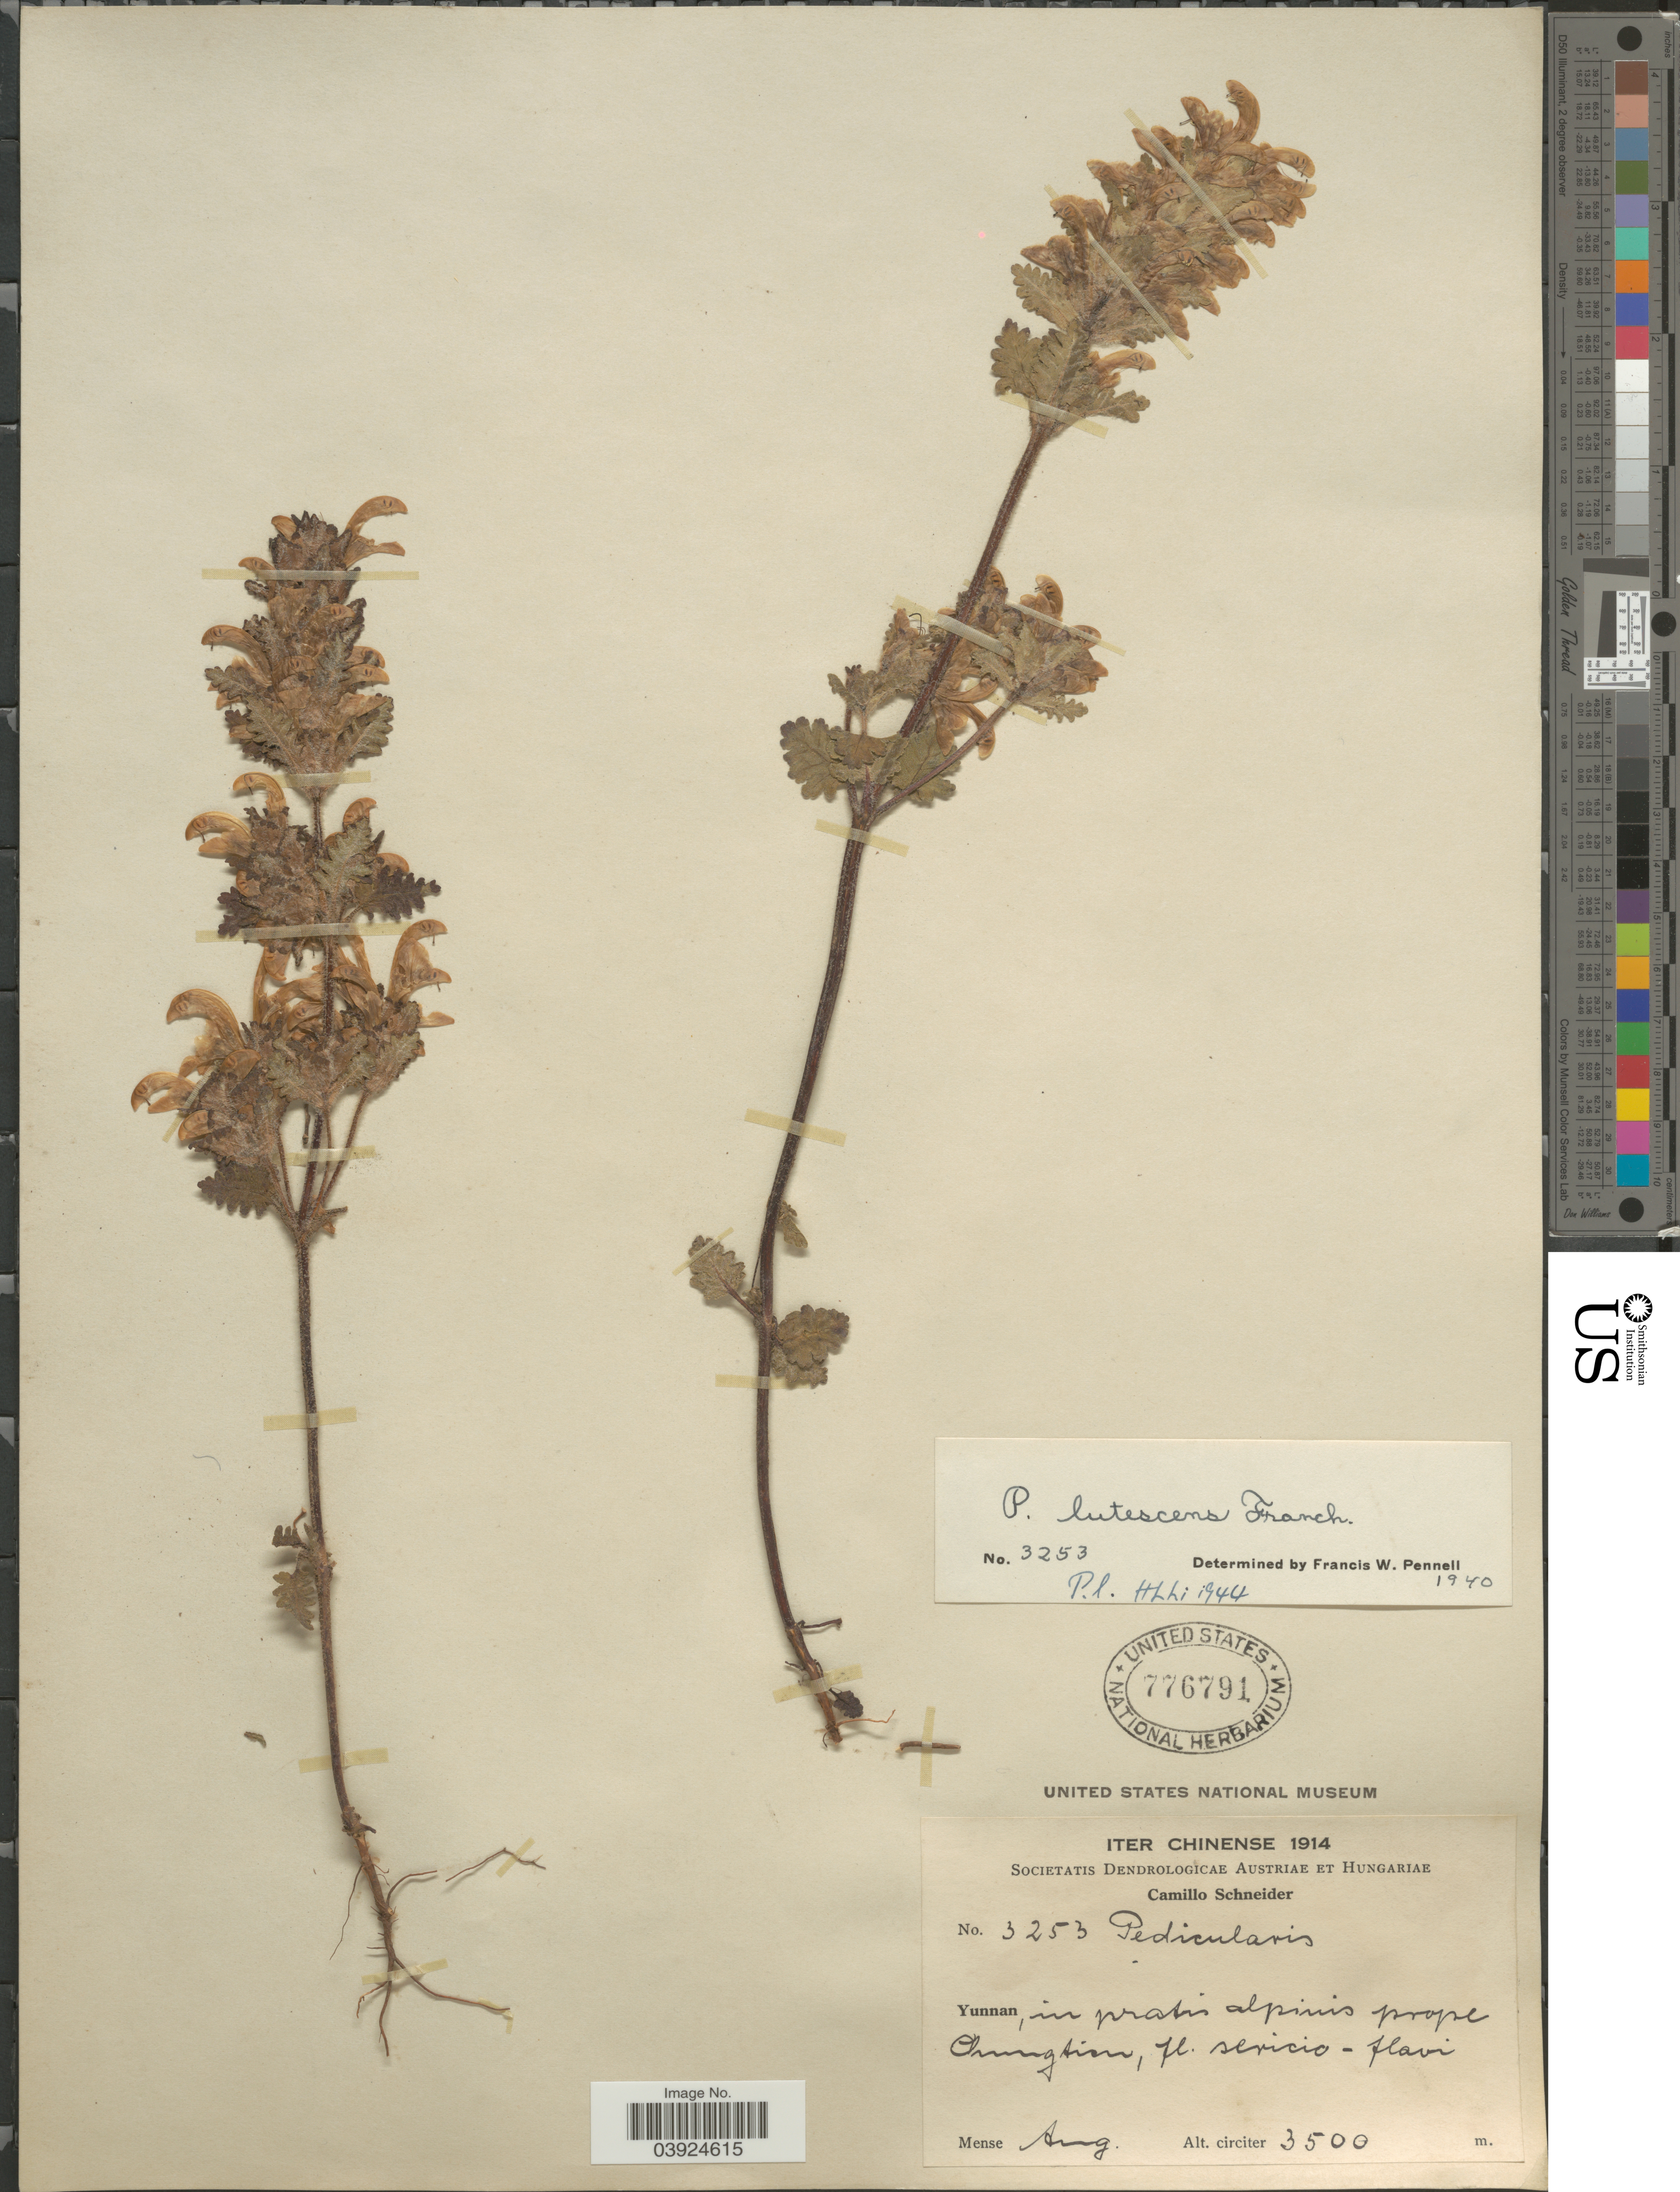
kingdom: Plantae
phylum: Tracheophyta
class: Magnoliopsida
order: Lamiales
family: Orobanchaceae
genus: Pedicularis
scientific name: Pedicularis lutescens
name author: Franch. & Maxim.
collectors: C. K. Schneider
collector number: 3253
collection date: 1914-08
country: China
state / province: Yunnan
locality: In pratis alpinis prope Chungtien.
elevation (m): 3500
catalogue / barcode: US 776791